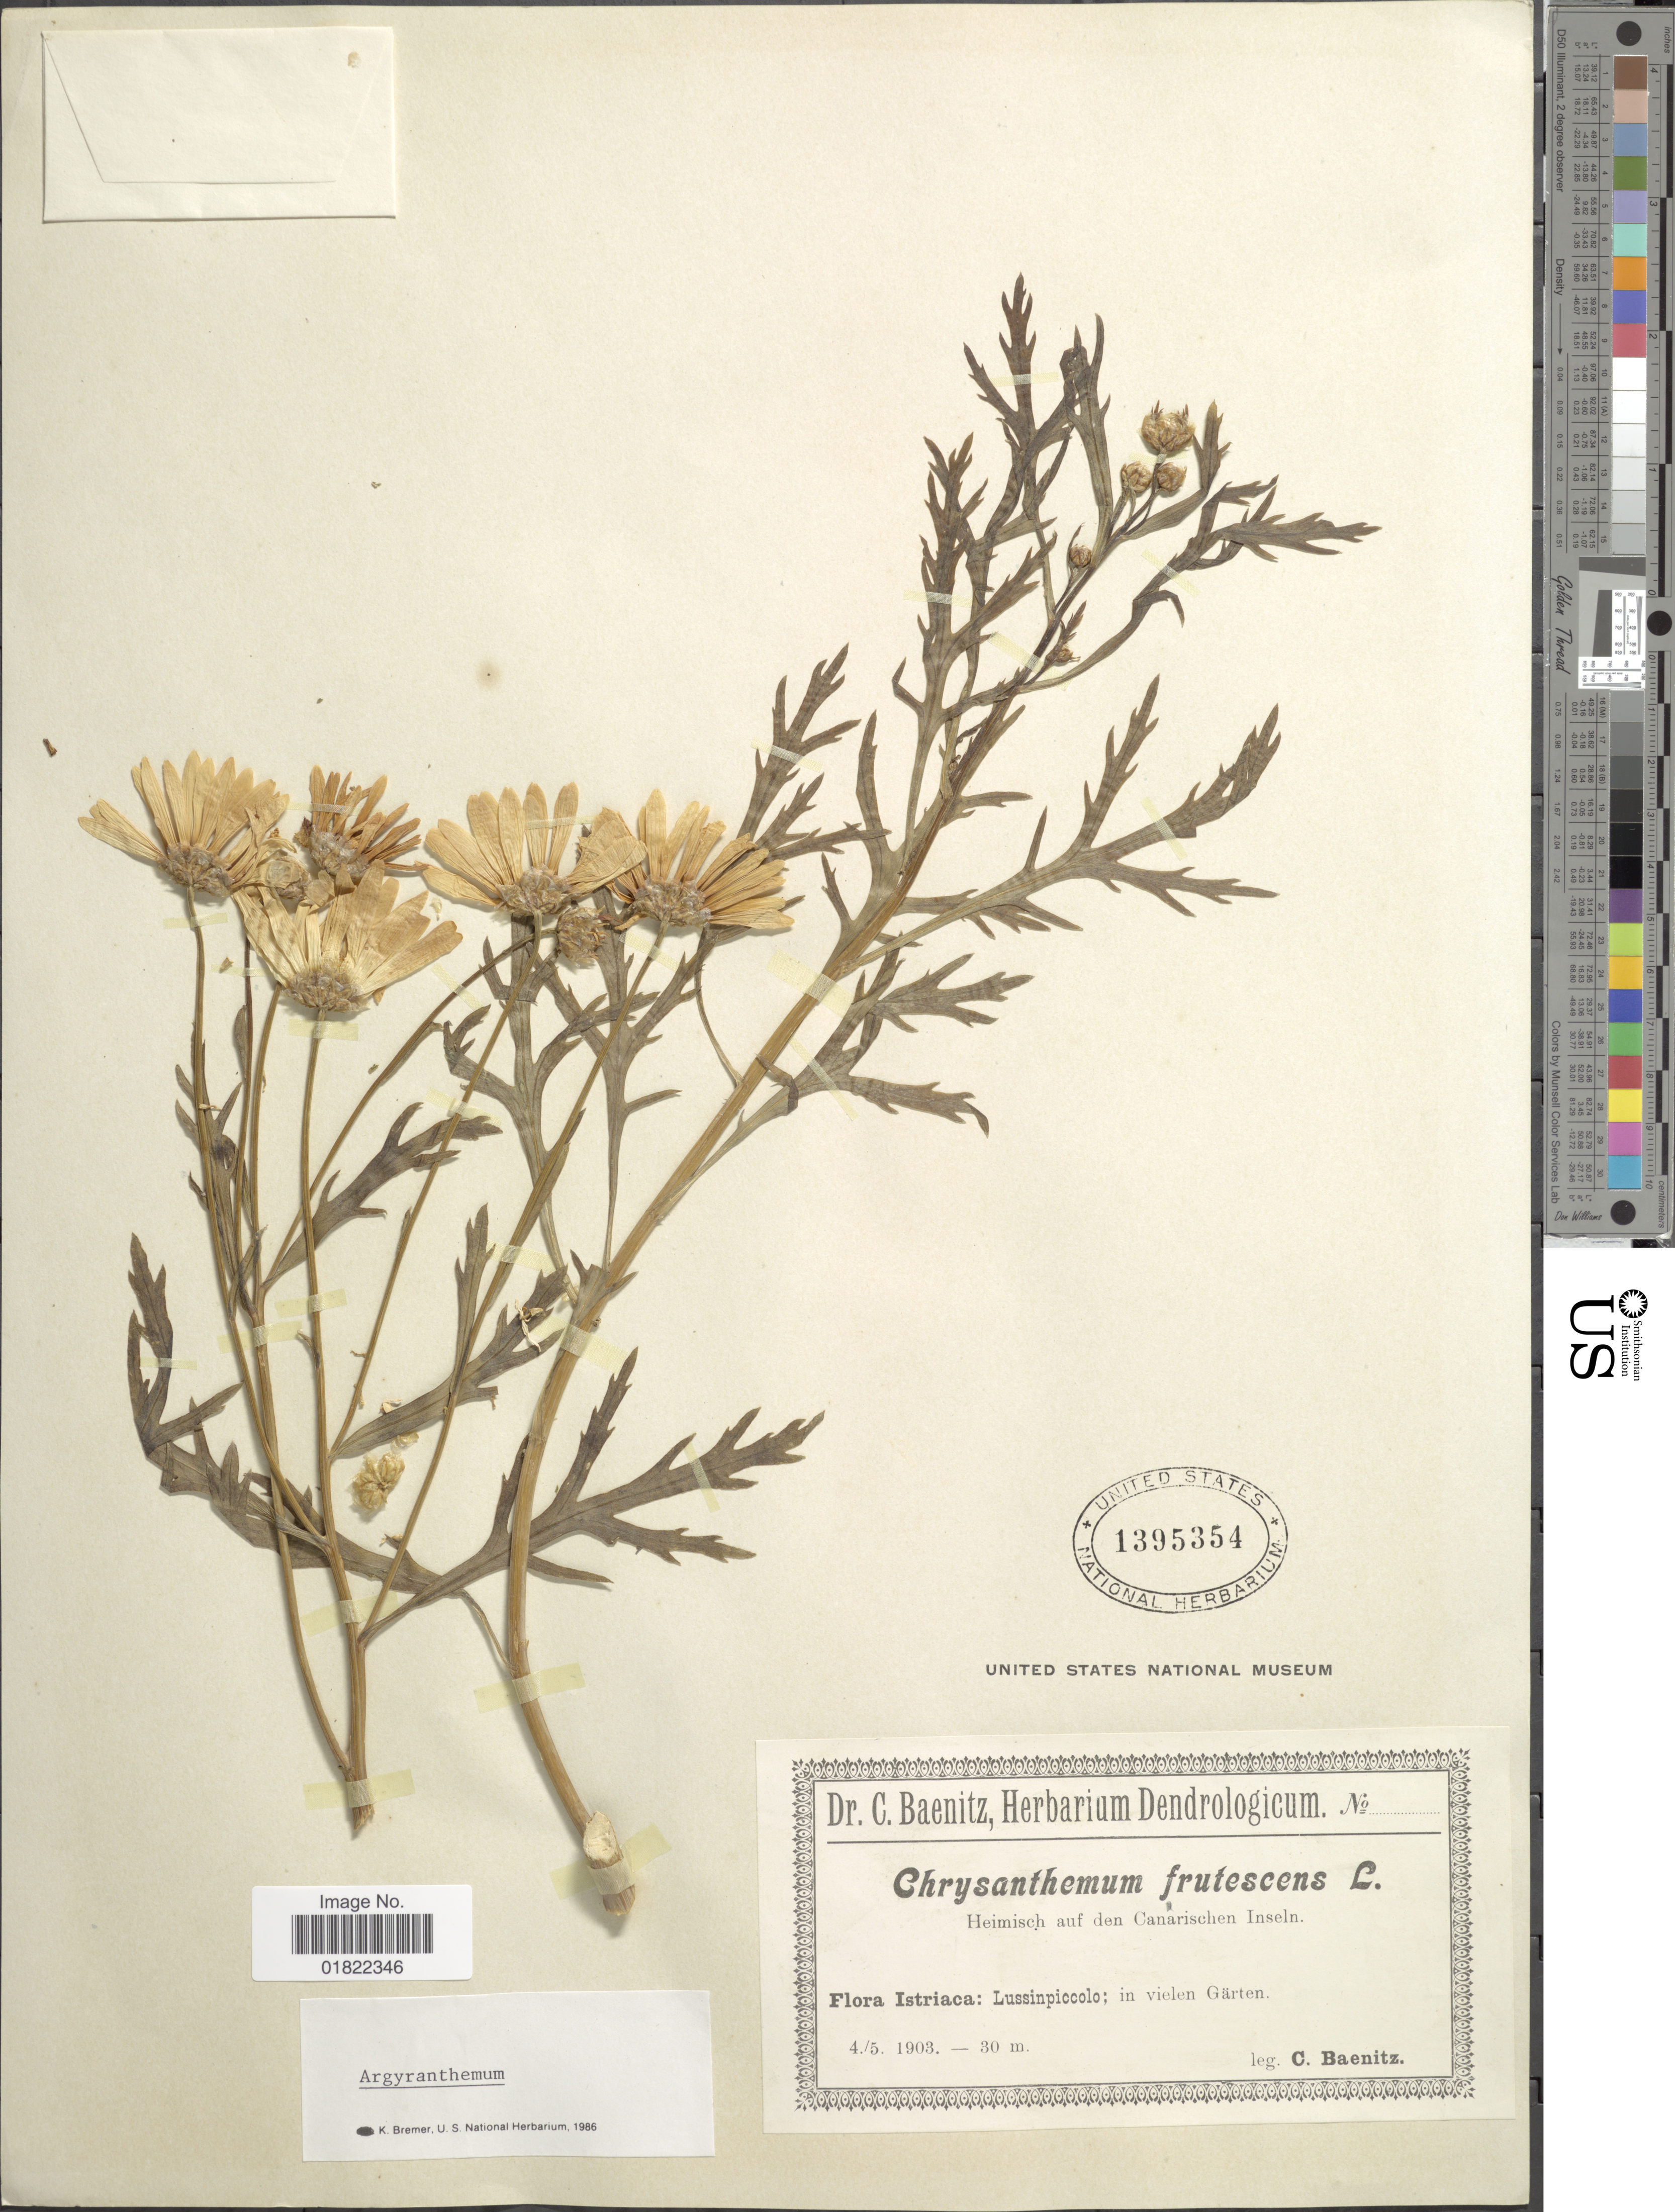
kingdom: Plantae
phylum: Tracheophyta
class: Magnoliopsida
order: Asterales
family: Asteraceae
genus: Argyranthemum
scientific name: Argyranthemum sp.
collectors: C. G. Baenitz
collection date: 1903-05-04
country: Croatia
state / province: Istria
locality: Istriaca: Lussinpiccolo; in vielen Garten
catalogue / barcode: US 1395354